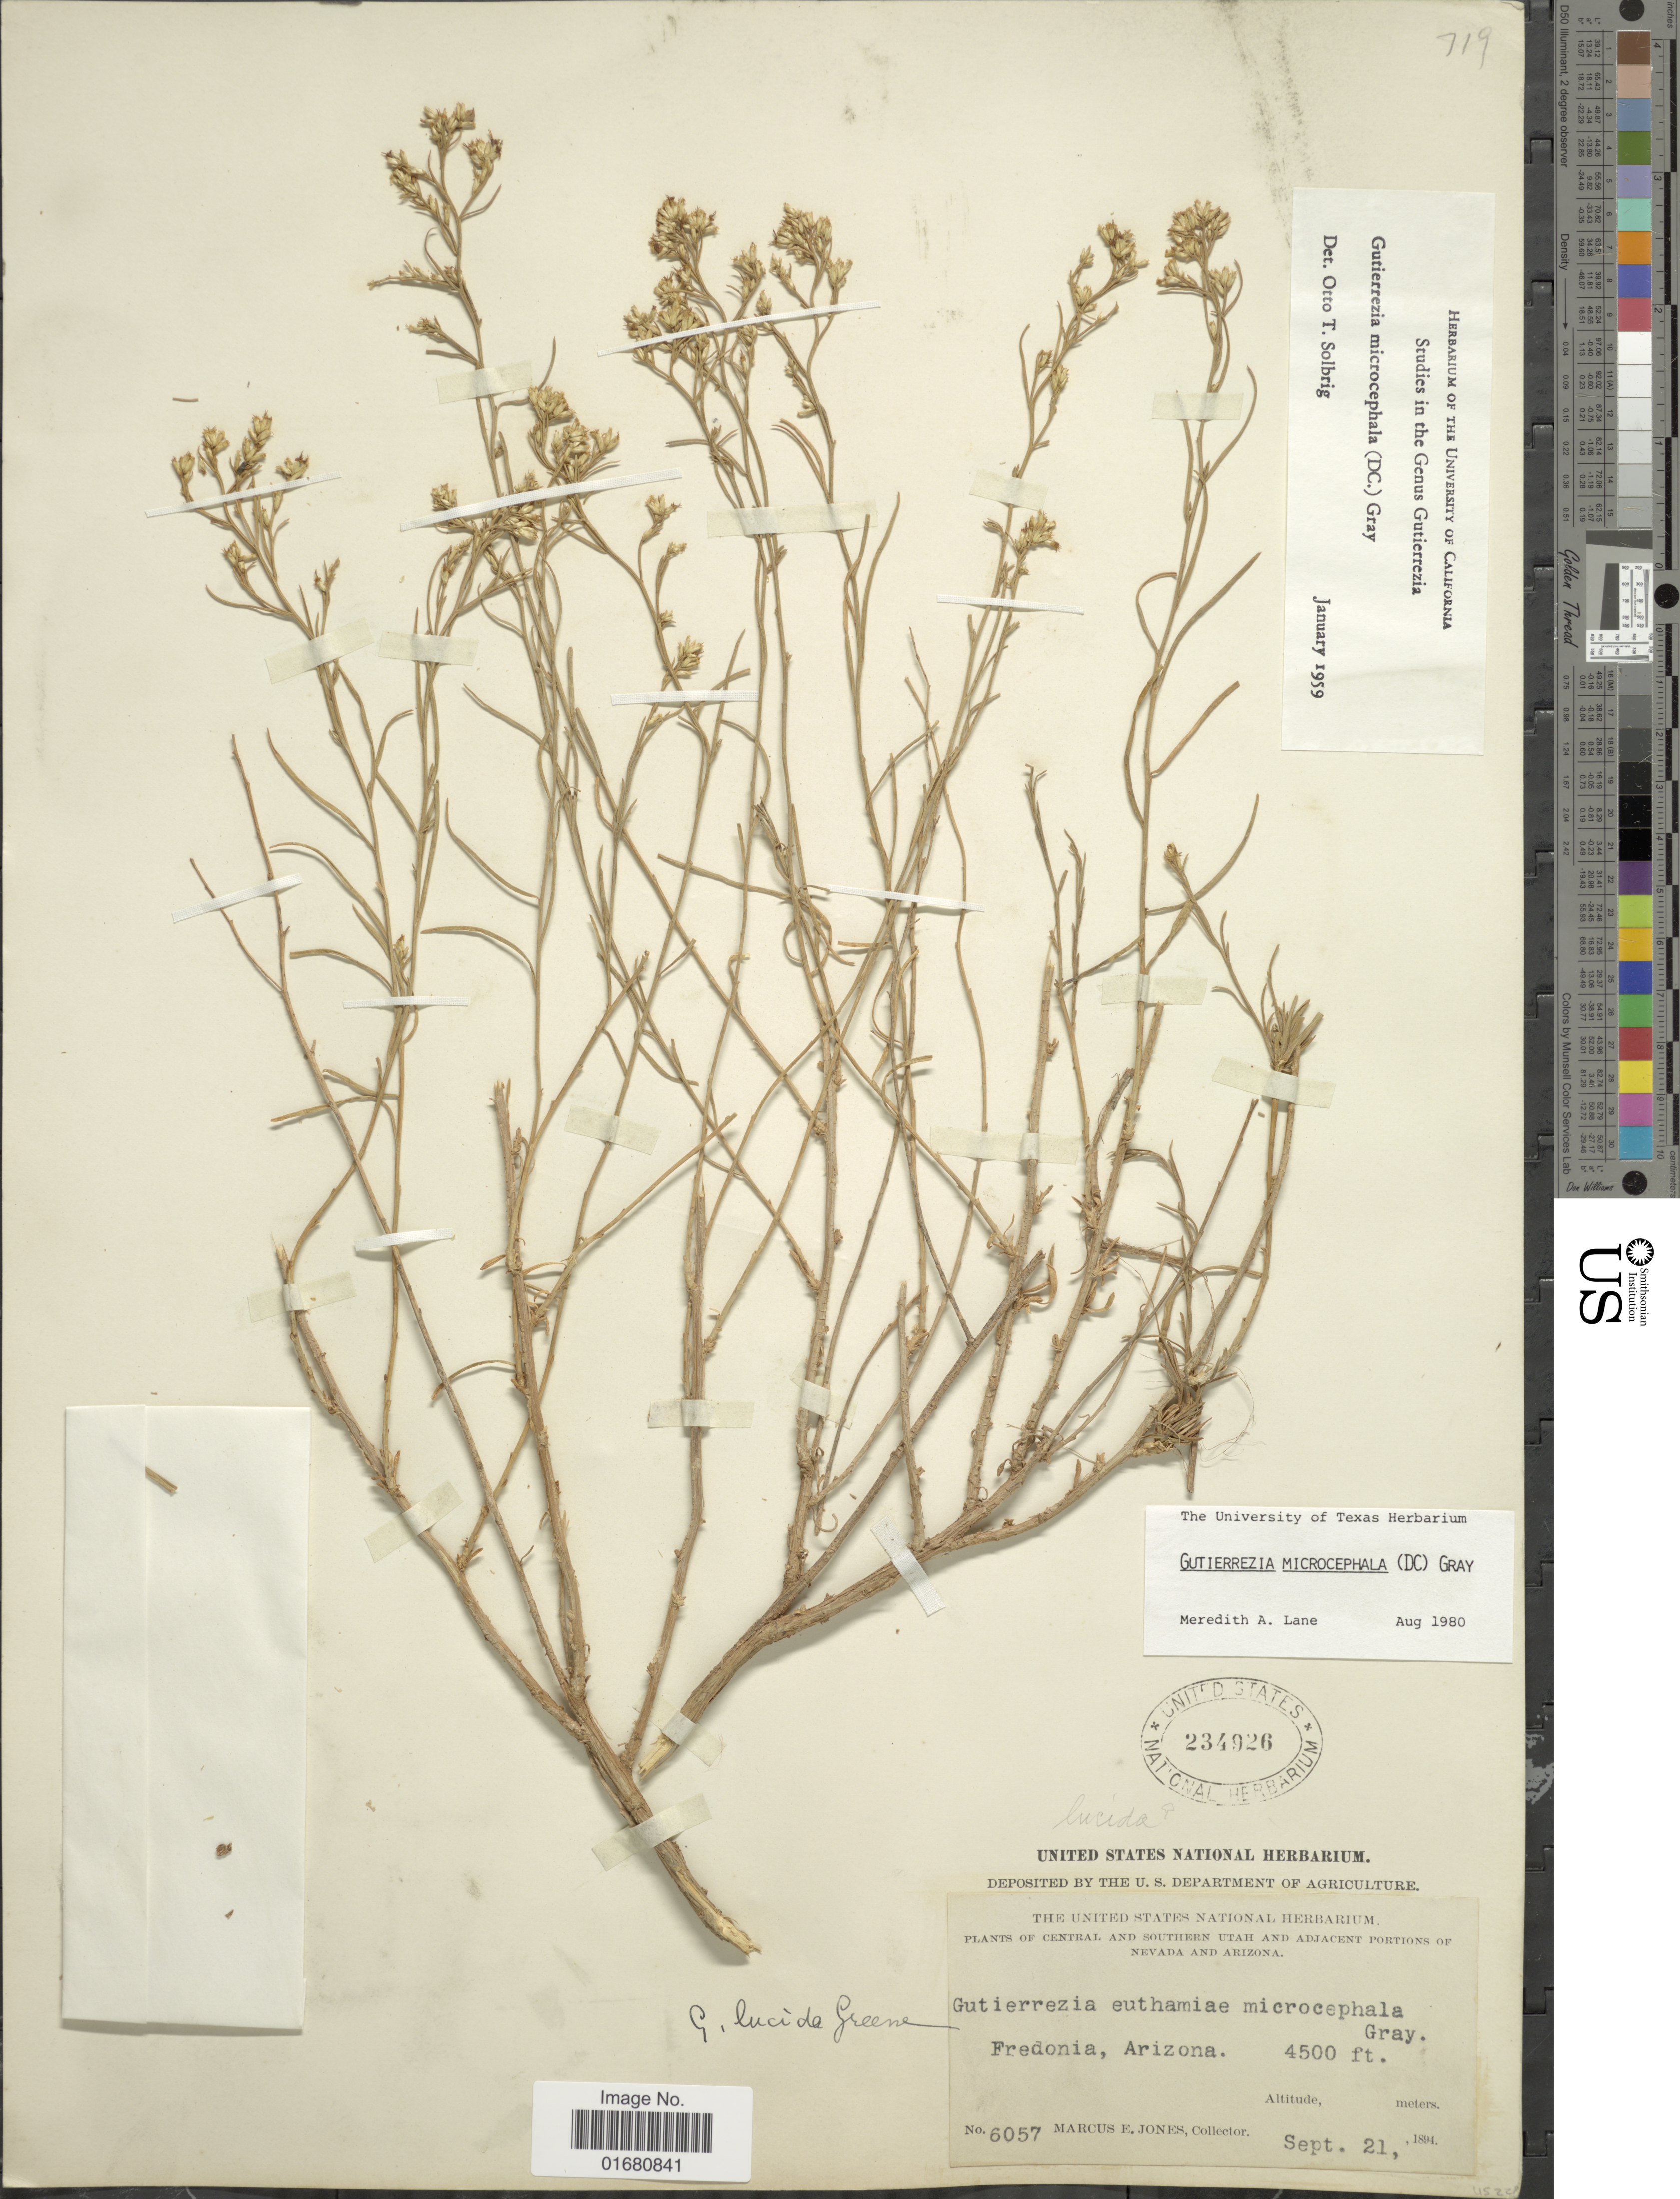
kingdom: Plantae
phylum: Tracheophyta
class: Magnoliopsida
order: Asterales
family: Asteraceae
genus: Gutierrezia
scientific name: Gutierrezia microcephala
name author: (DC.) A. Gray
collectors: M. E. Jones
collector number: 6057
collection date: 1894-09-21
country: United States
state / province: Arizona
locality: Central and adjacent portions of Arizona, Fredonia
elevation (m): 1372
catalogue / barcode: US 234926